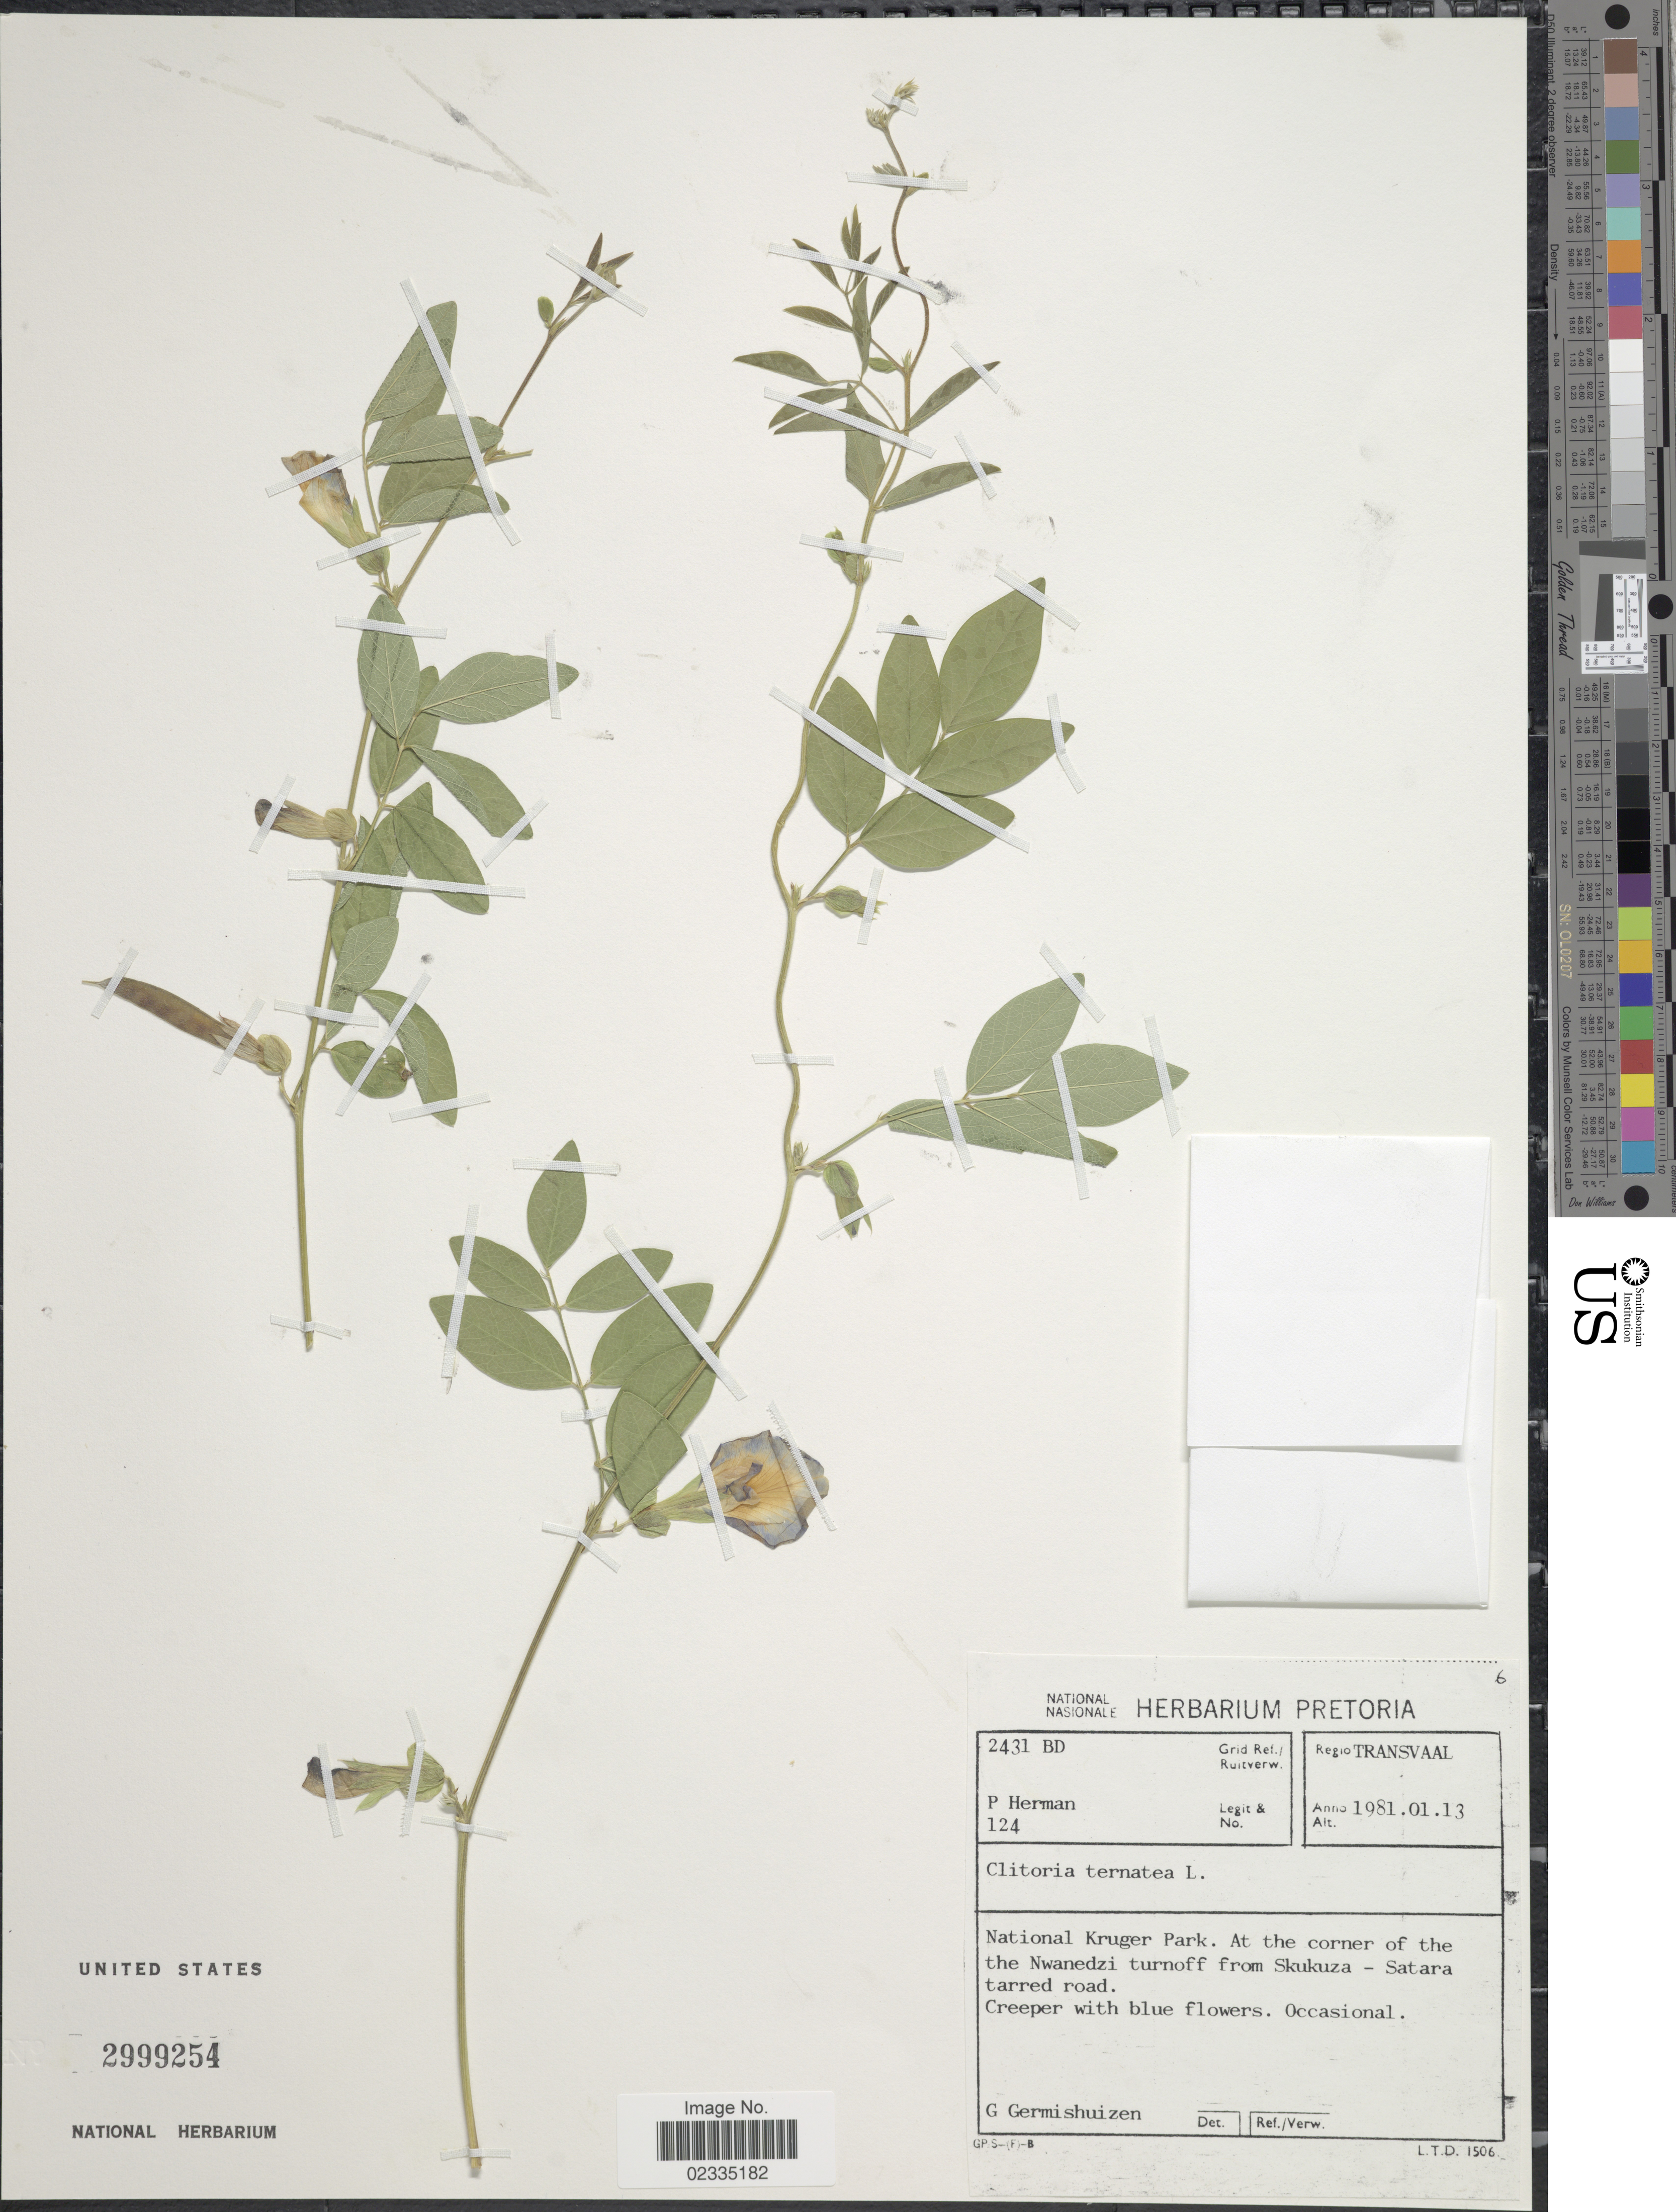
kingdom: Plantae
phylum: Tracheophyta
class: Magnoliopsida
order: Fabales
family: Fabaceae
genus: Clitoria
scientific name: Clitoria ternatea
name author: L.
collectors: P. Herman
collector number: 124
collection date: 1981-01-13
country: South Africa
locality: Regio Transvaal, National Kruger Park. At the corner of the the Nwanedzi turnoff from Skukuza - Satara tarred road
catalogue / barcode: US 2999254